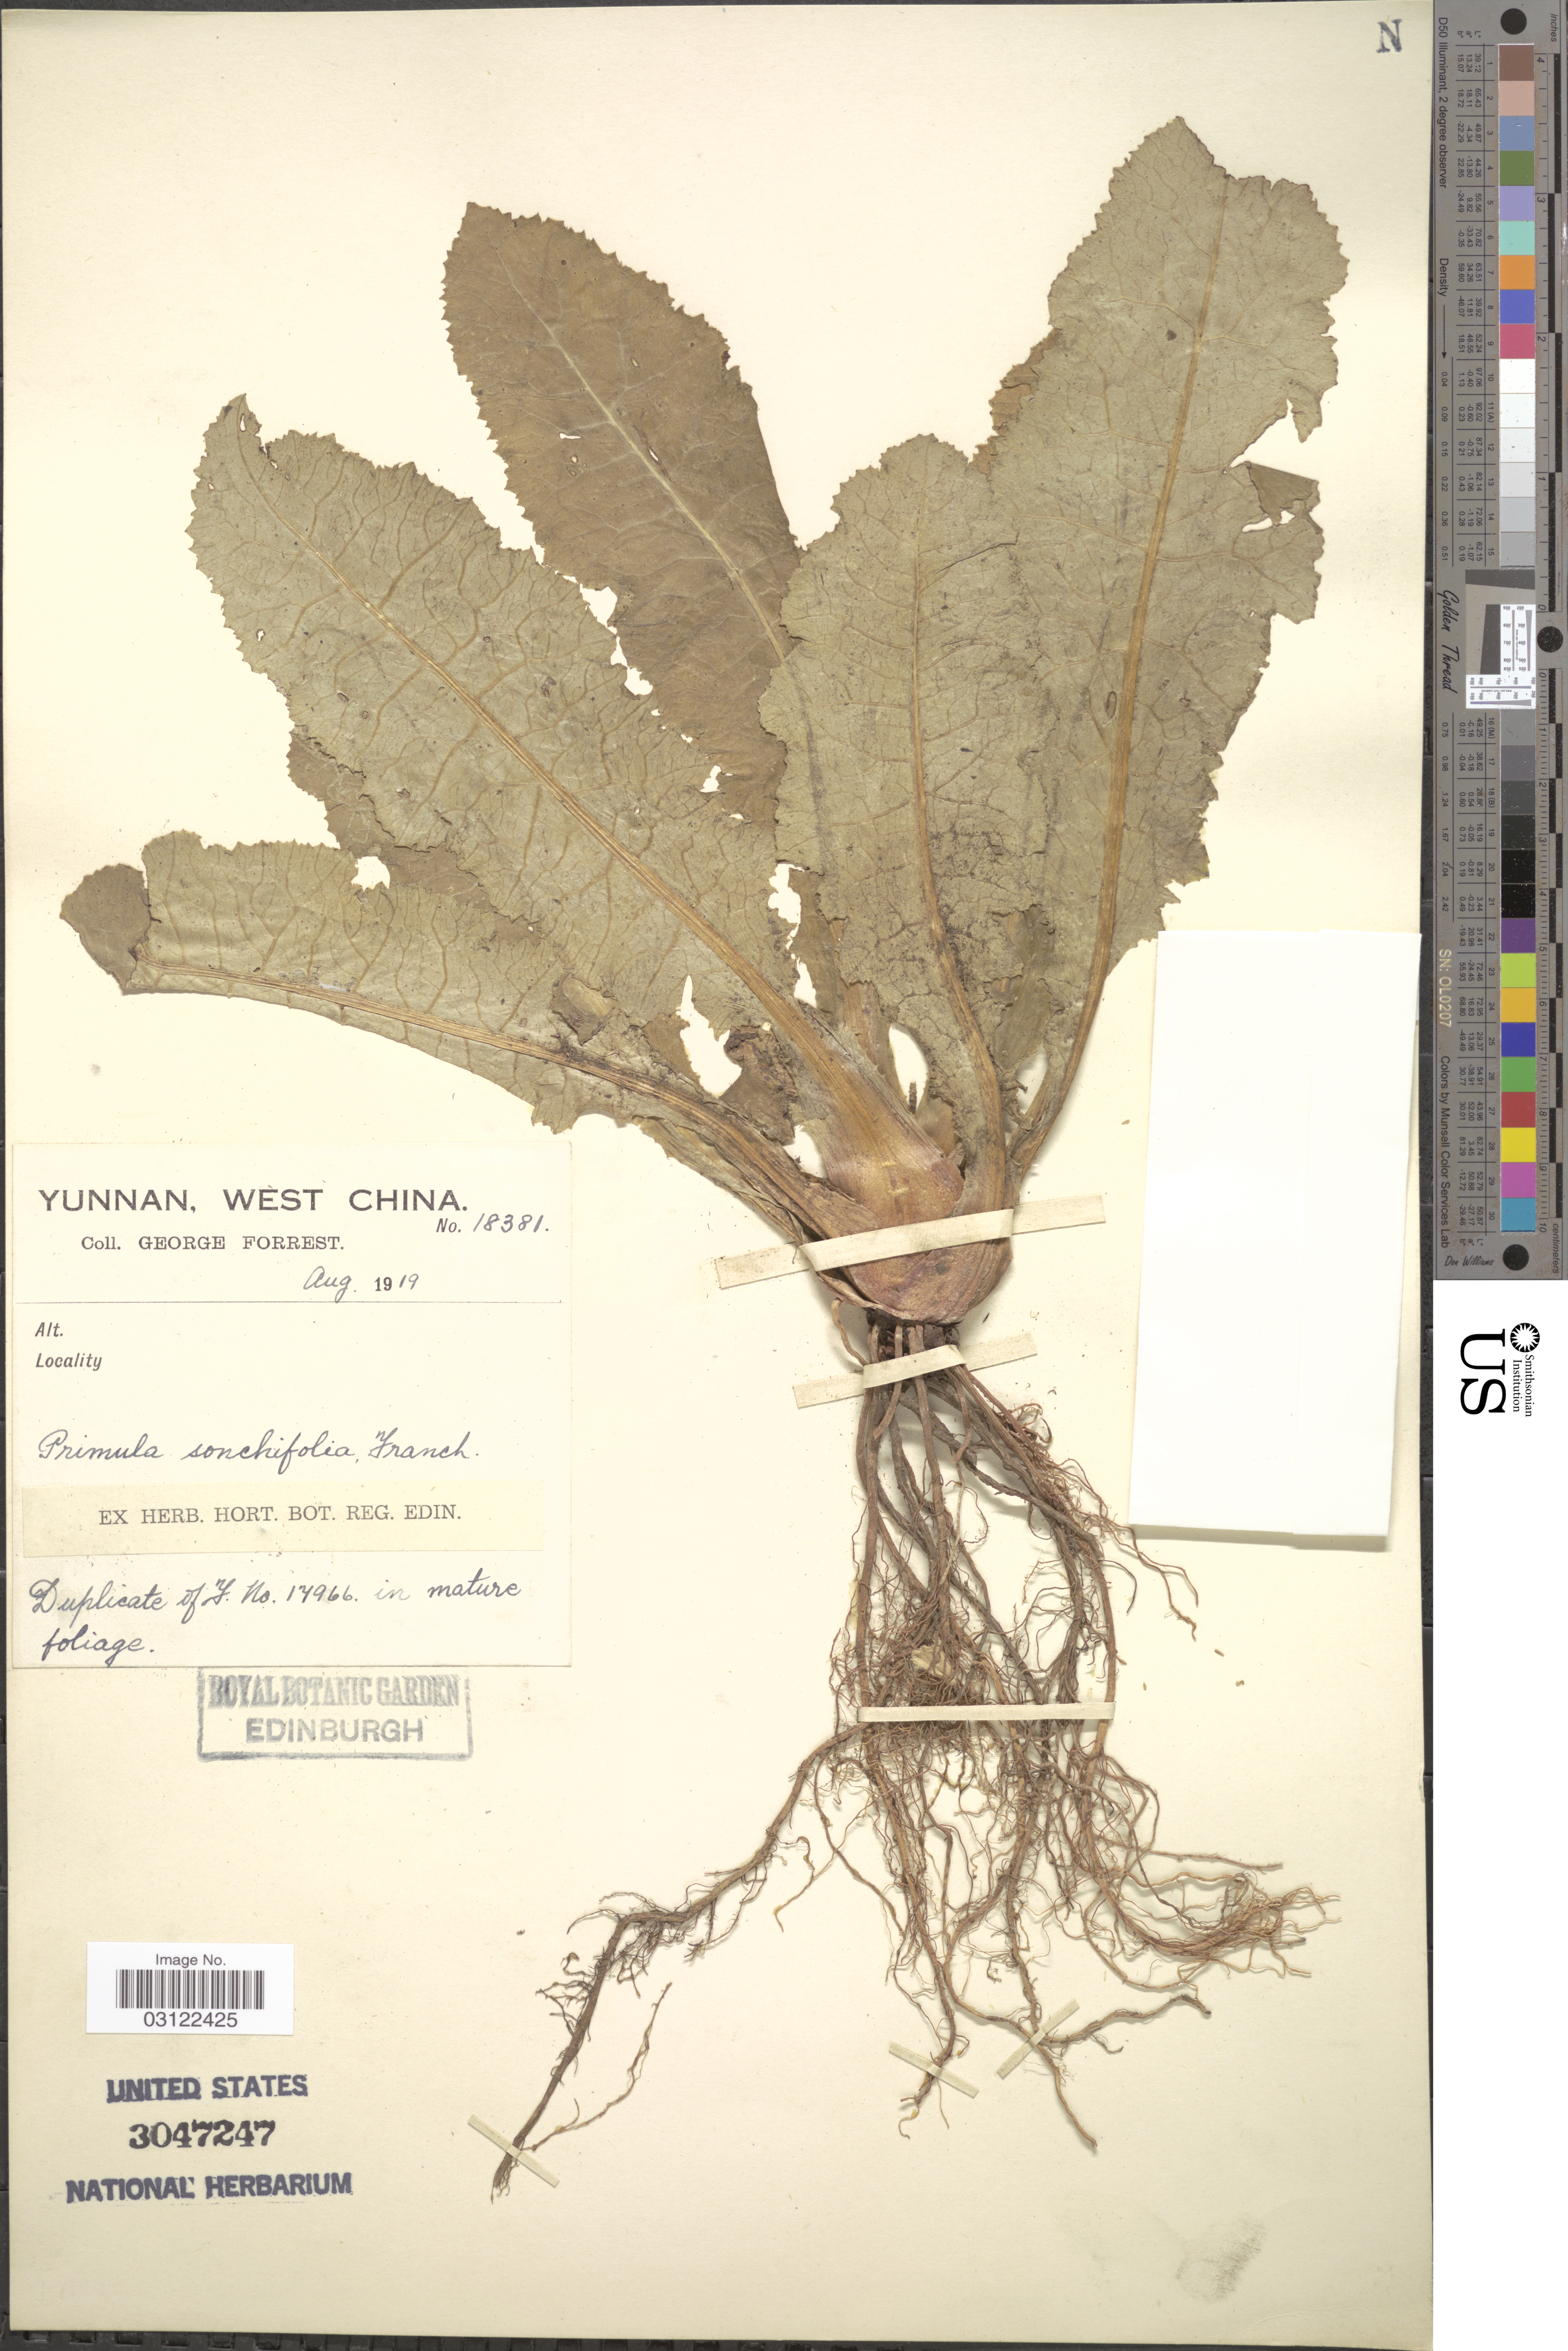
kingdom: Plantae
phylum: Tracheophyta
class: Magnoliopsida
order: Ericales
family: Primulaceae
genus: Primula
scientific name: Primula sonchifolia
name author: Franch.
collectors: G. Forrest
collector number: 18381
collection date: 1919-08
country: China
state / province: Yunnan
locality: West China.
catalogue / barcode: US 3047247